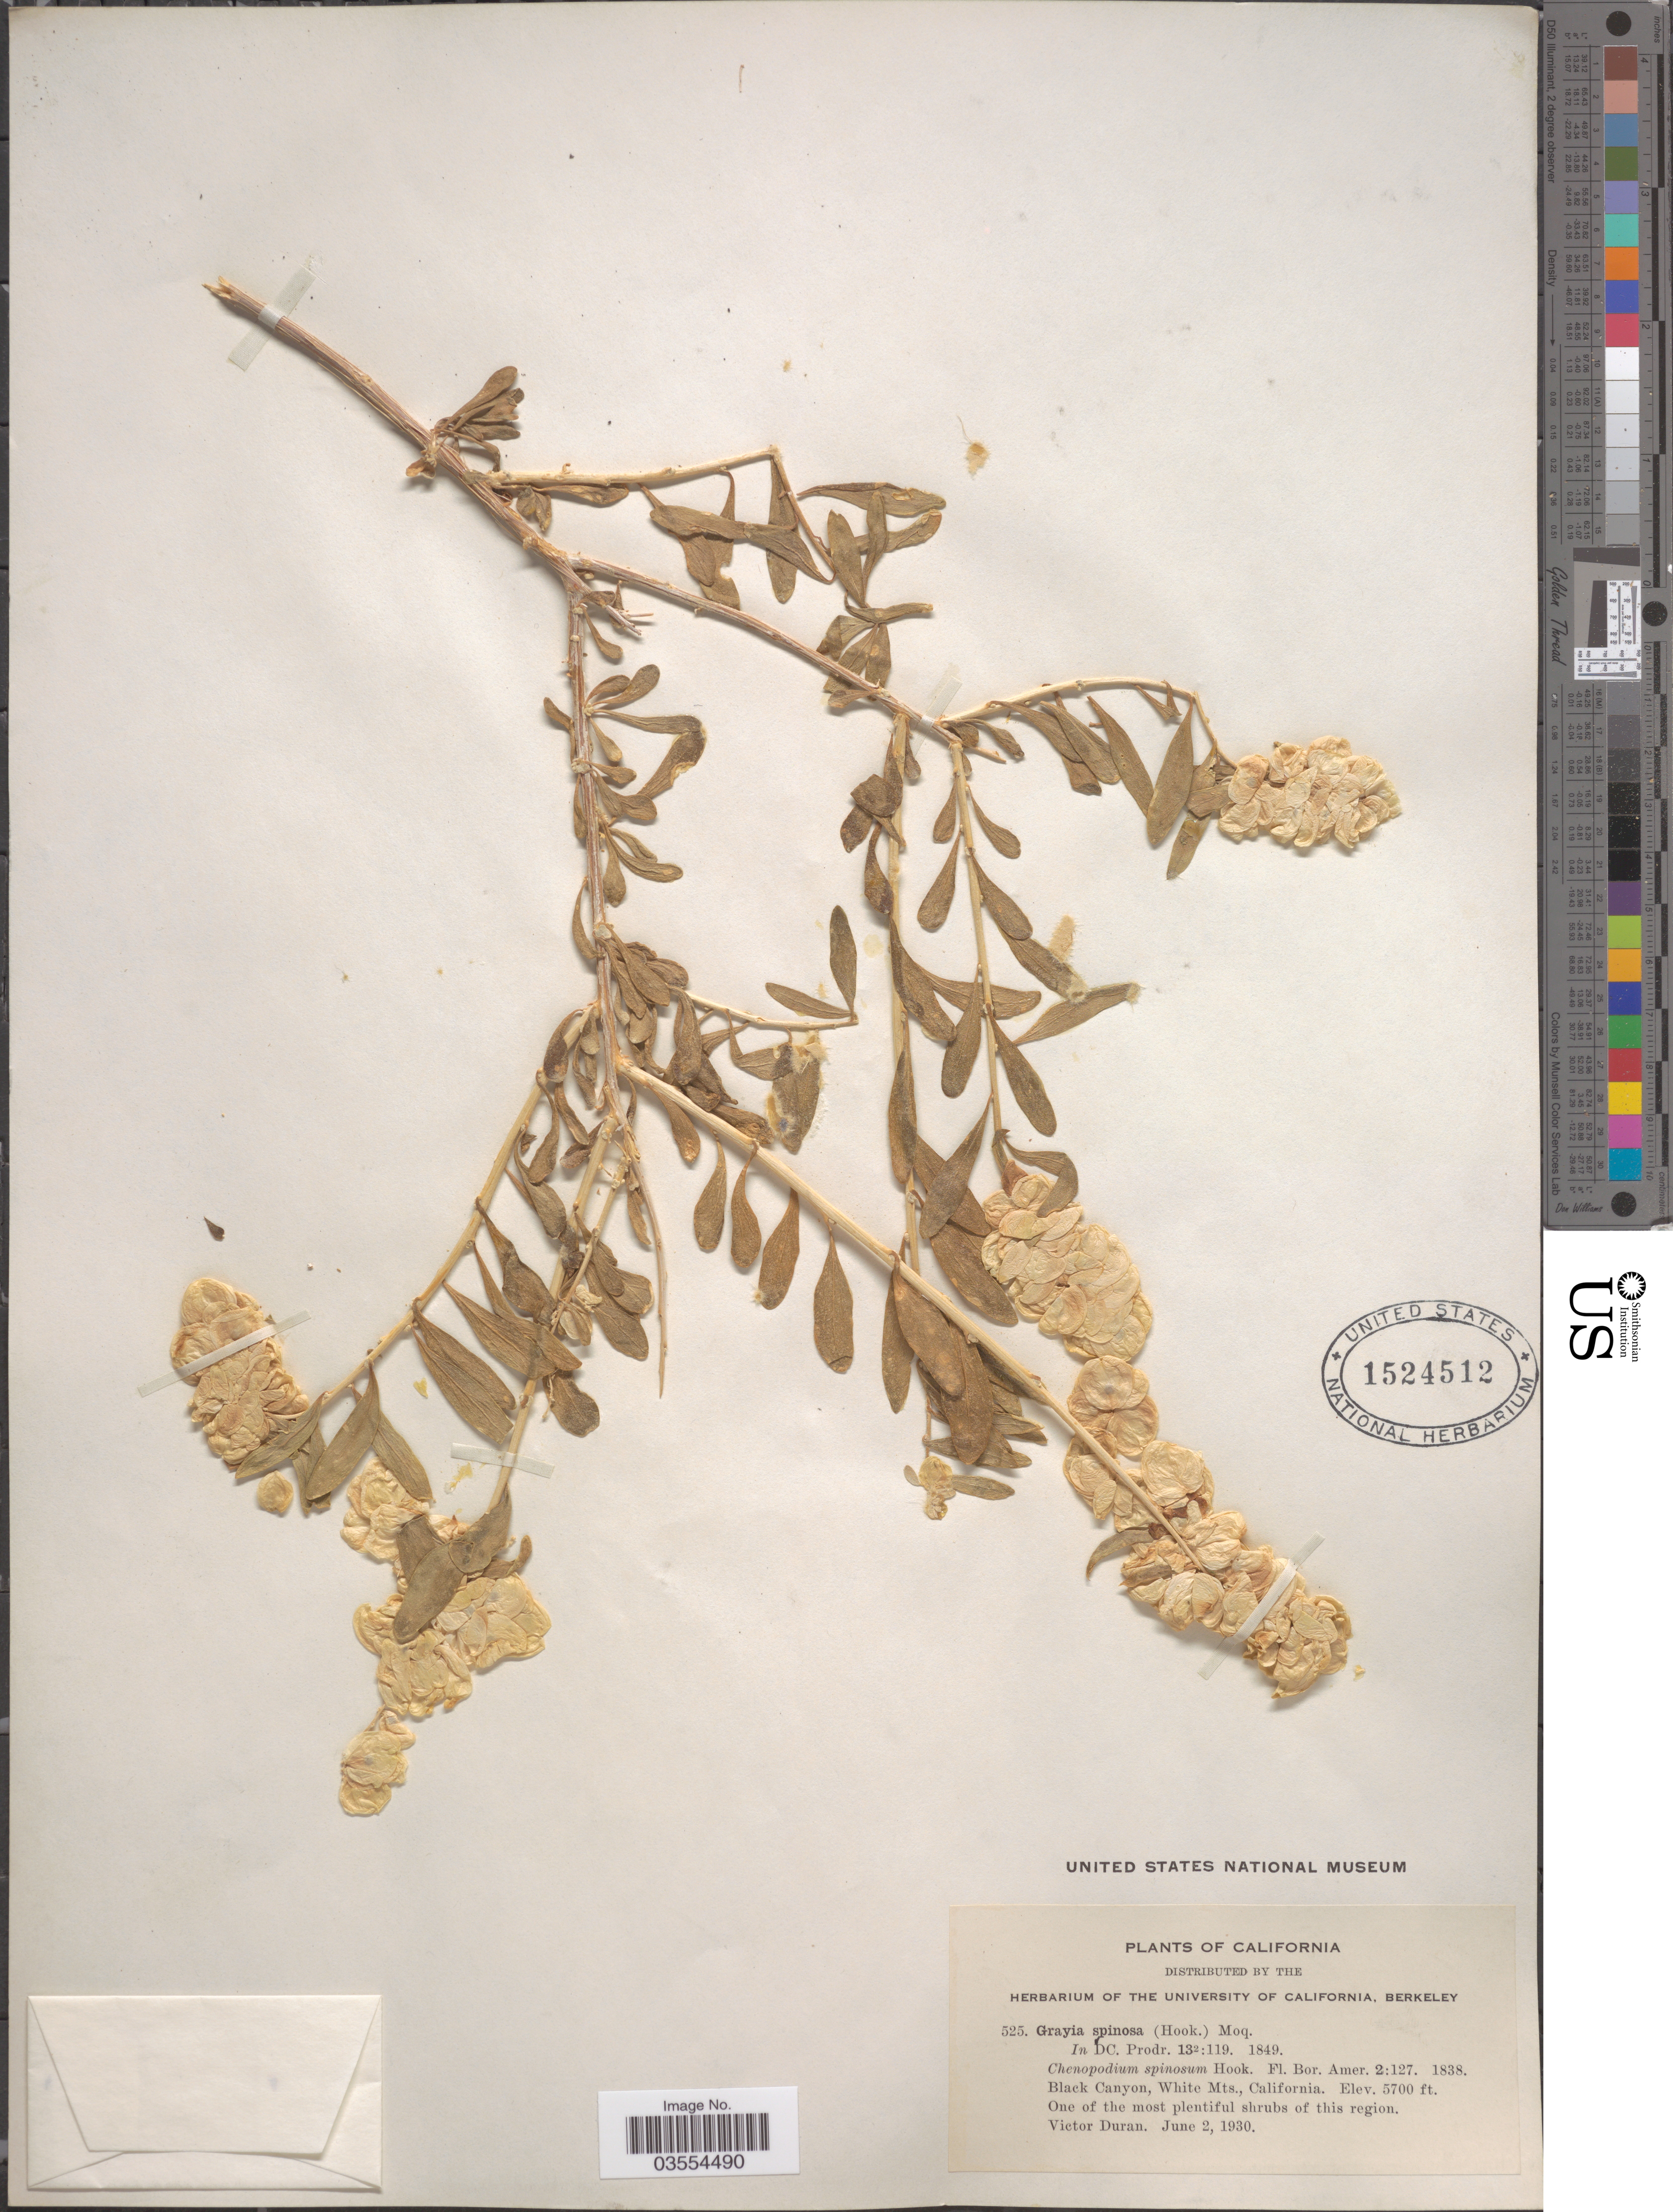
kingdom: Plantae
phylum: Tracheophyta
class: Magnoliopsida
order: Caryophyllales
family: Amaranthaceae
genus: Grayia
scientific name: Grayia spinosa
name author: (Hook.) Moq.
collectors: V. Duran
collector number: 525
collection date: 1930-06-02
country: United States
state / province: California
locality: Black Canyon, White Mts.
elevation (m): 1737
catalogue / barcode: US 1524512